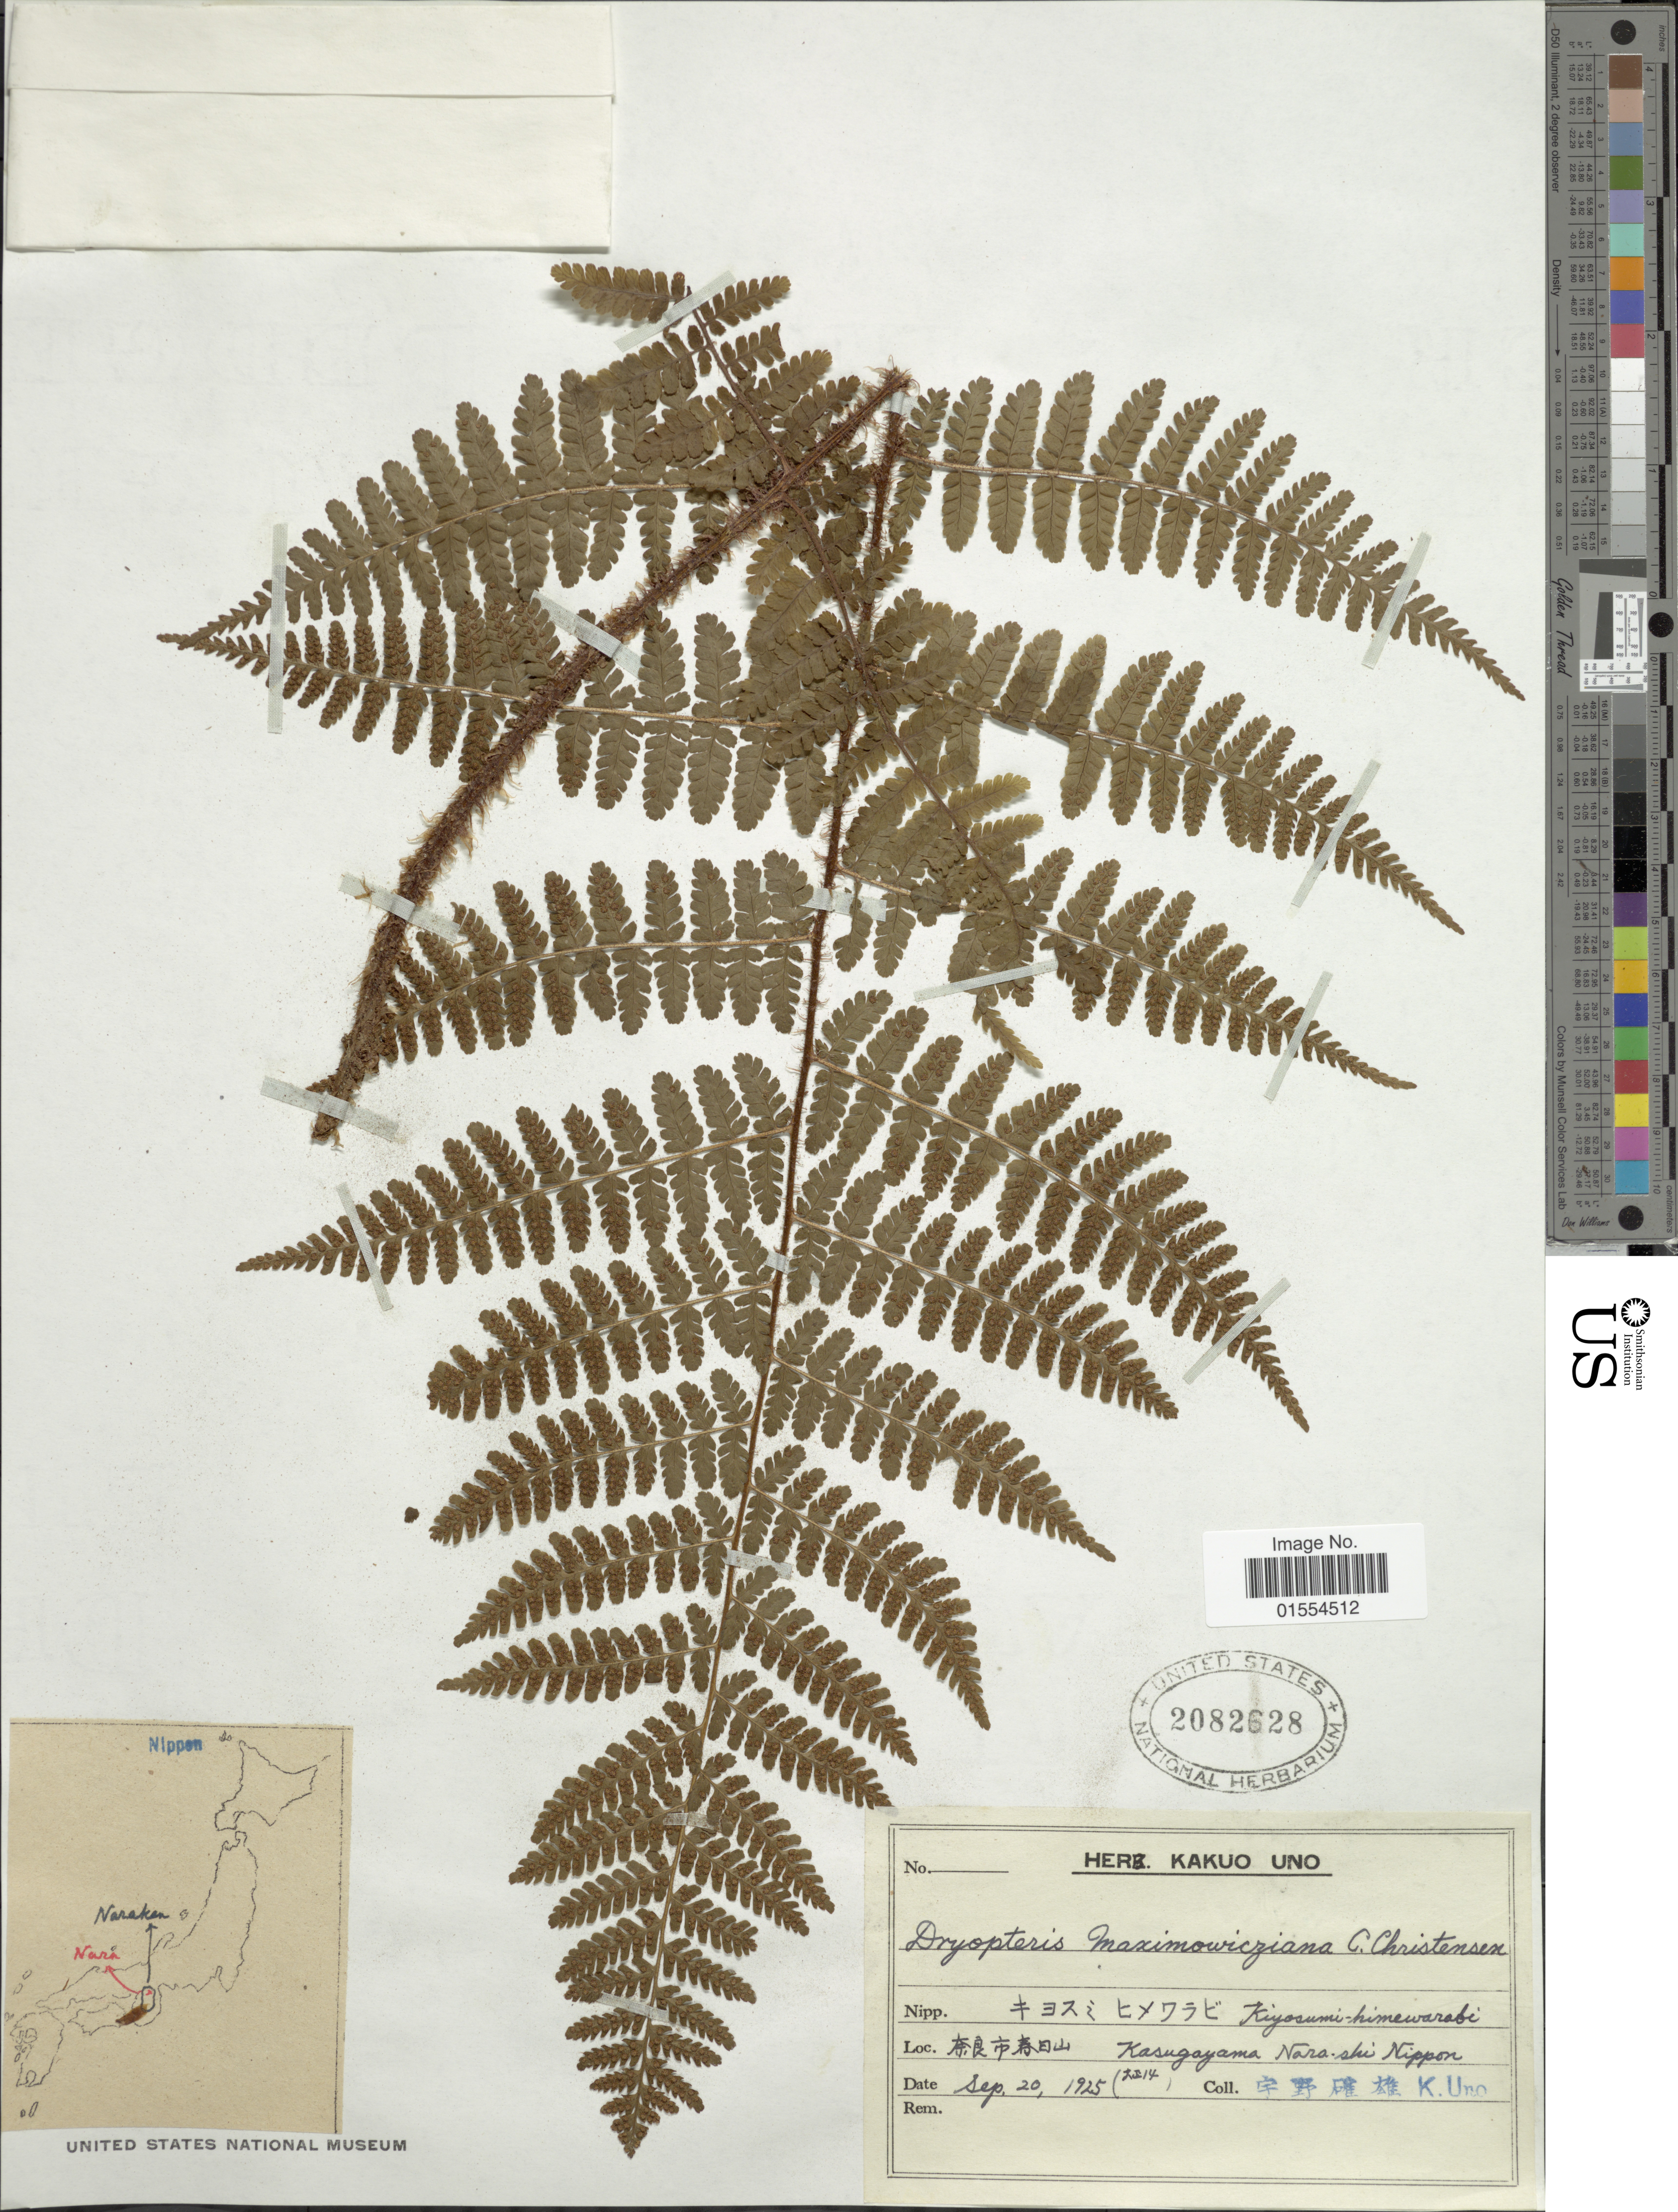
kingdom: Plantae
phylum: Tracheophyta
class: Polypodiopsida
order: Polypodiales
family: Dryopteridaceae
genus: Dryopteris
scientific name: Dryopteris maximowicziana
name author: (Miq.) C. Chr.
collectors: K. Uno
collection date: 1925-09-20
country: Japan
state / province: Nara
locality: Kasugayama Nara-shi, Nippon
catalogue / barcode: US 2082628